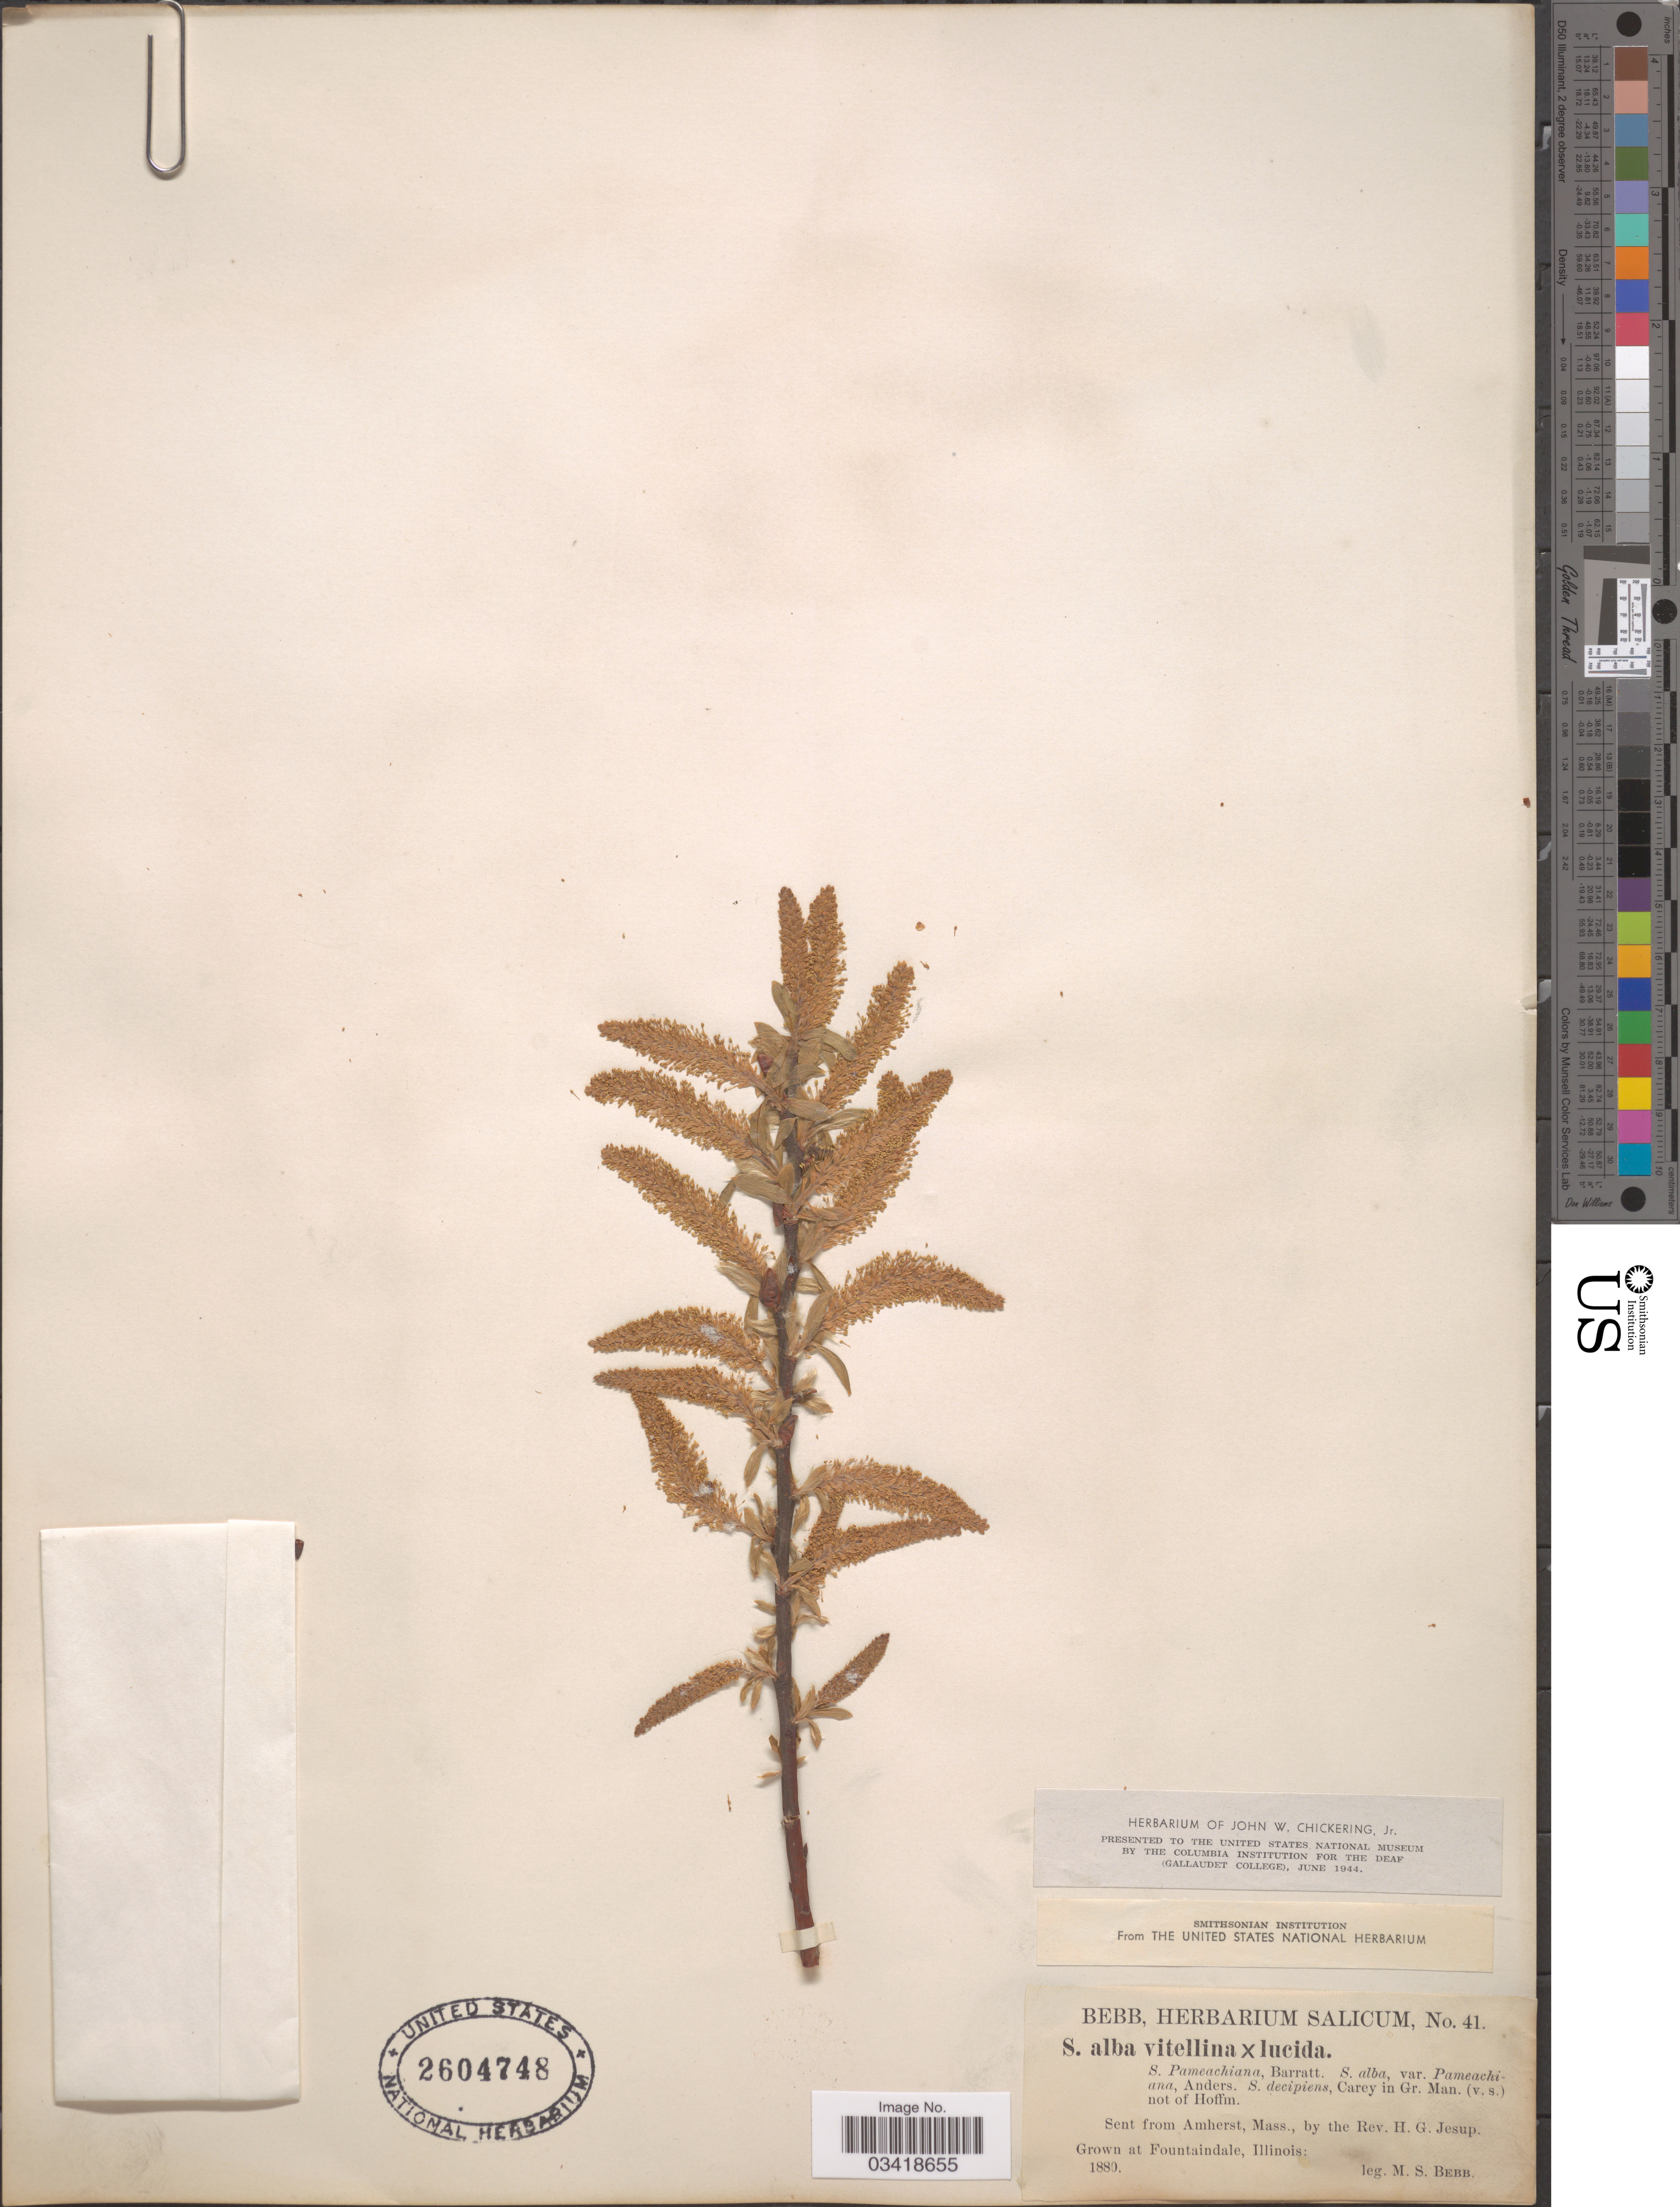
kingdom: Plantae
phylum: Tracheophyta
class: Magnoliopsida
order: Malpighiales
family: Salicaceae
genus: Salix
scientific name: Salix alba x S. fragilis L.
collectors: M. Bebb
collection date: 1880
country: United States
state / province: Illinois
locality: Grown at Fountaindale.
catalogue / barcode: US 2604748